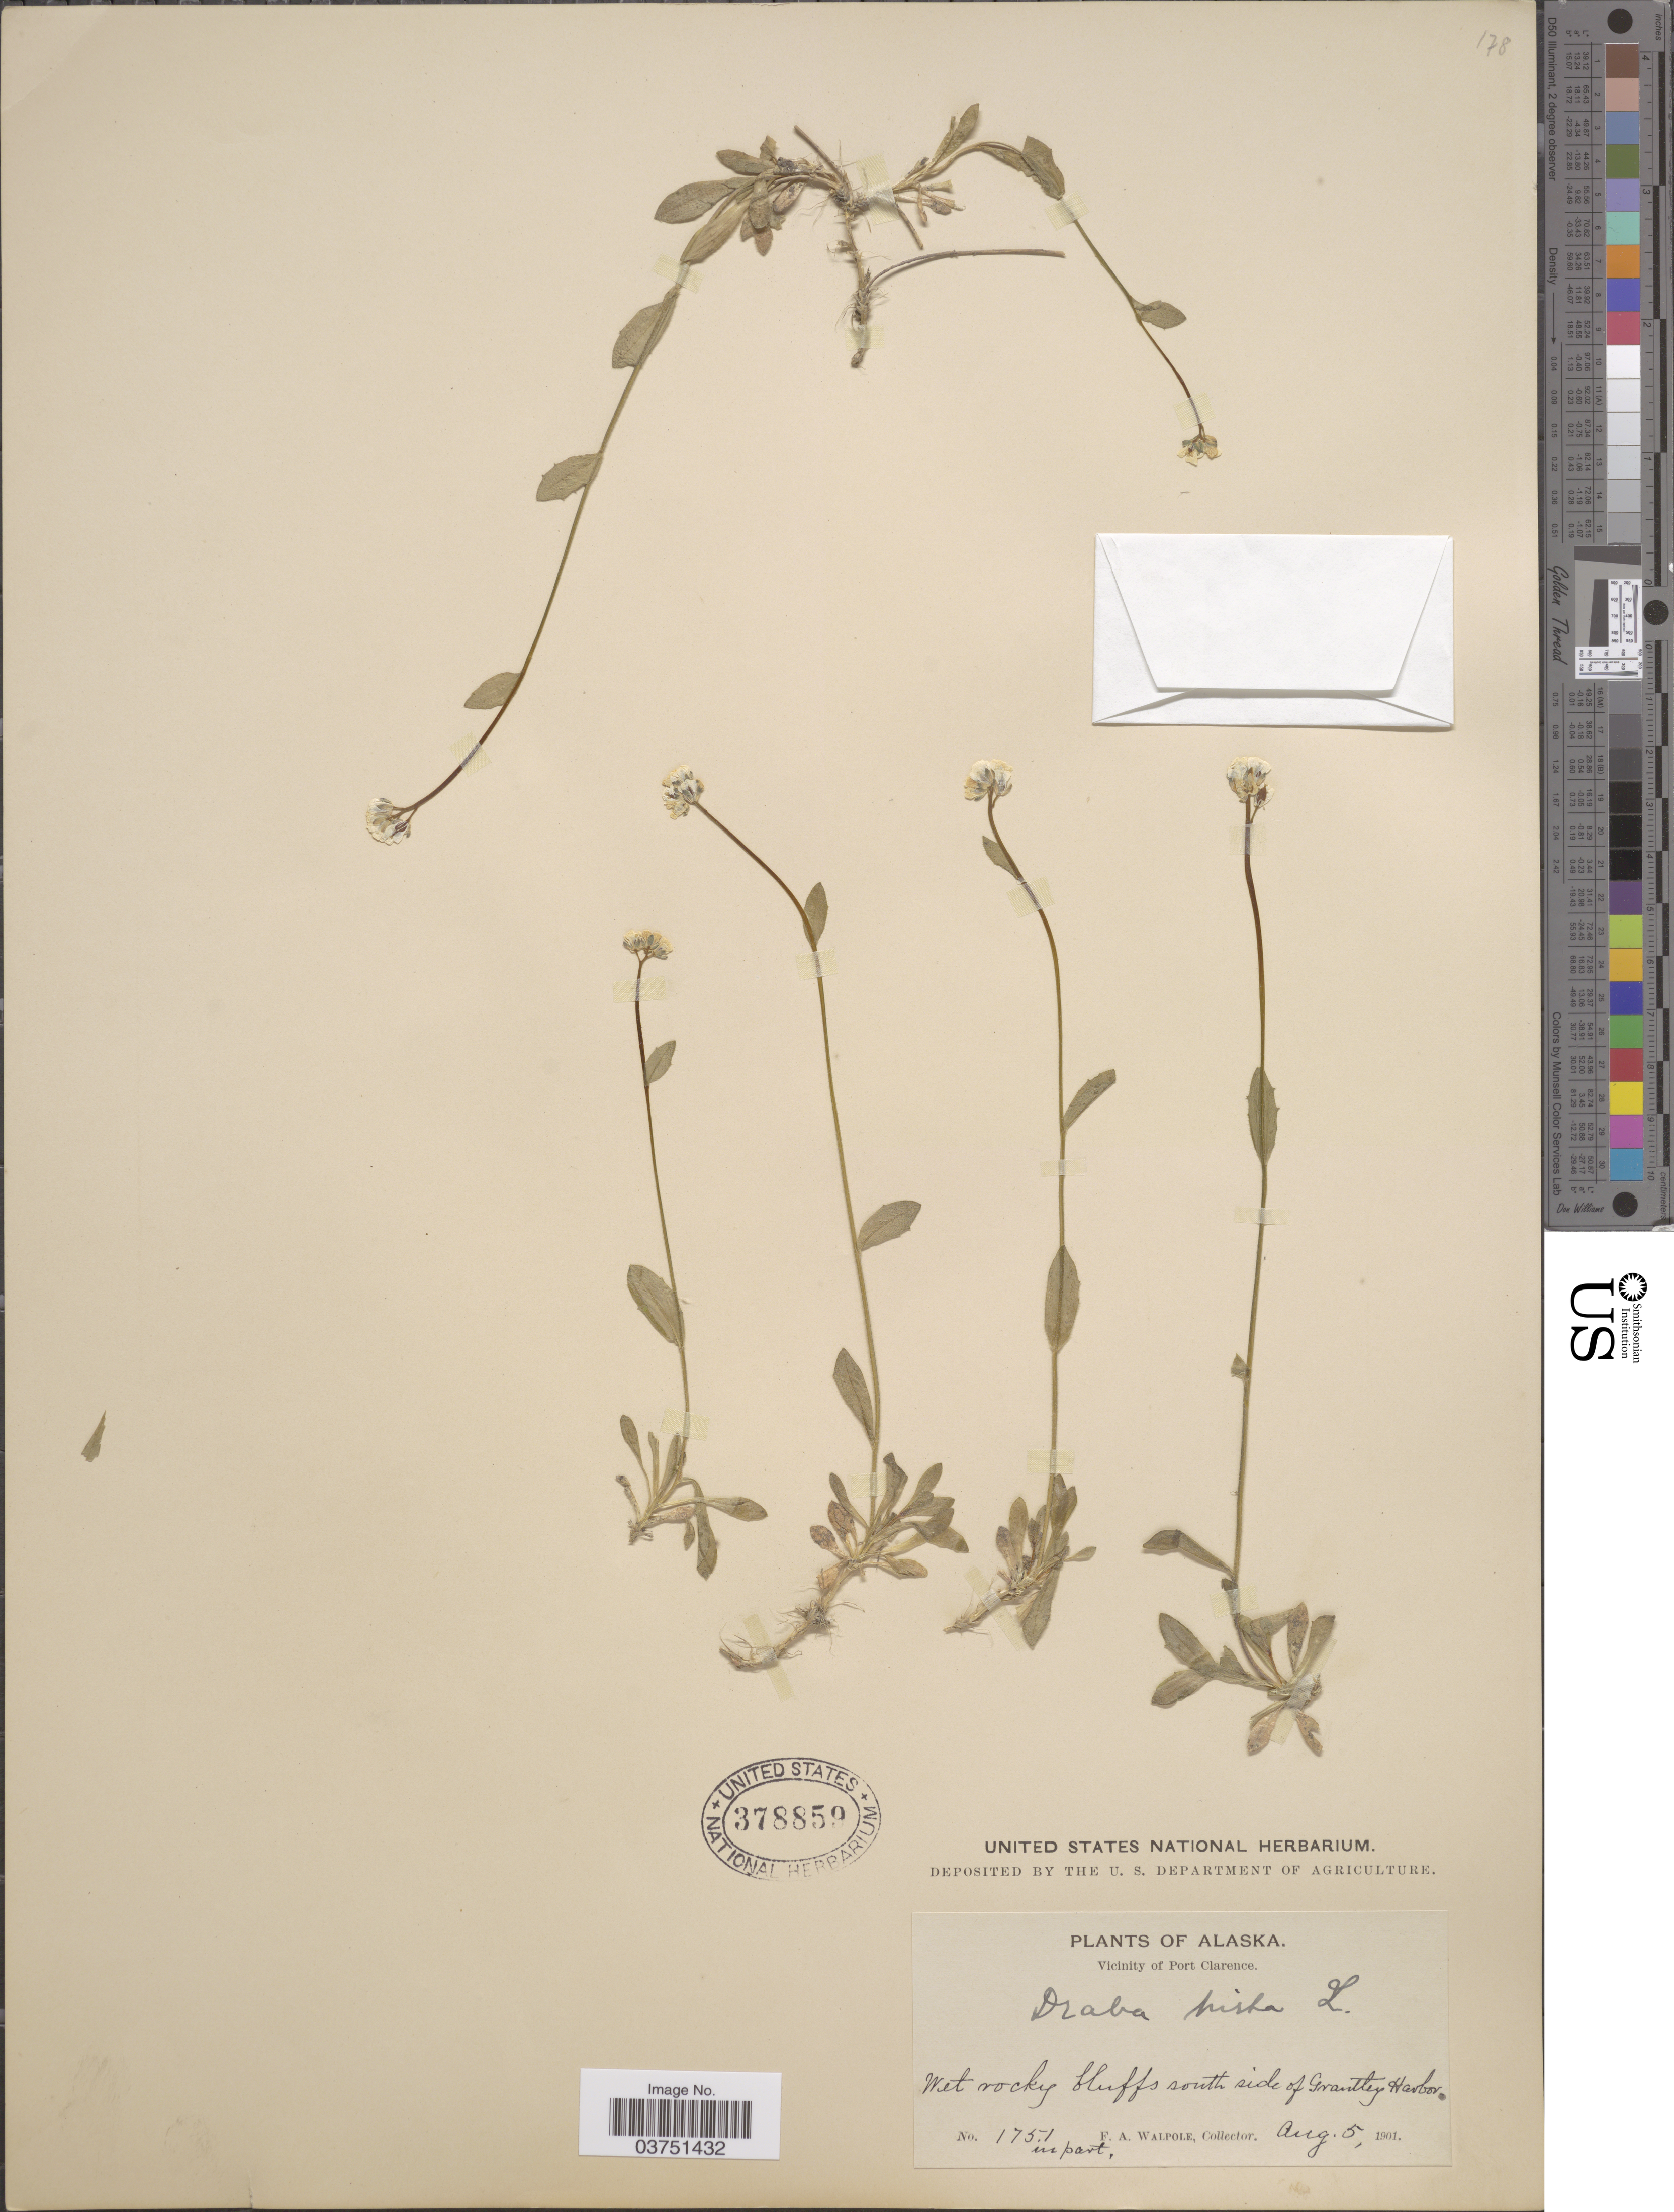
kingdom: Plantae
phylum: Tracheophyta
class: Magnoliopsida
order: Brassicales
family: Brassicaceae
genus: Draba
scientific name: Draba glabella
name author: Pursh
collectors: F. Walpole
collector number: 1751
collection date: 1901-08-05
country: United States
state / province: Alaska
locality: Vicinity of Port Clarence; south side of Grantley Harbor.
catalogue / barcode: US 378859